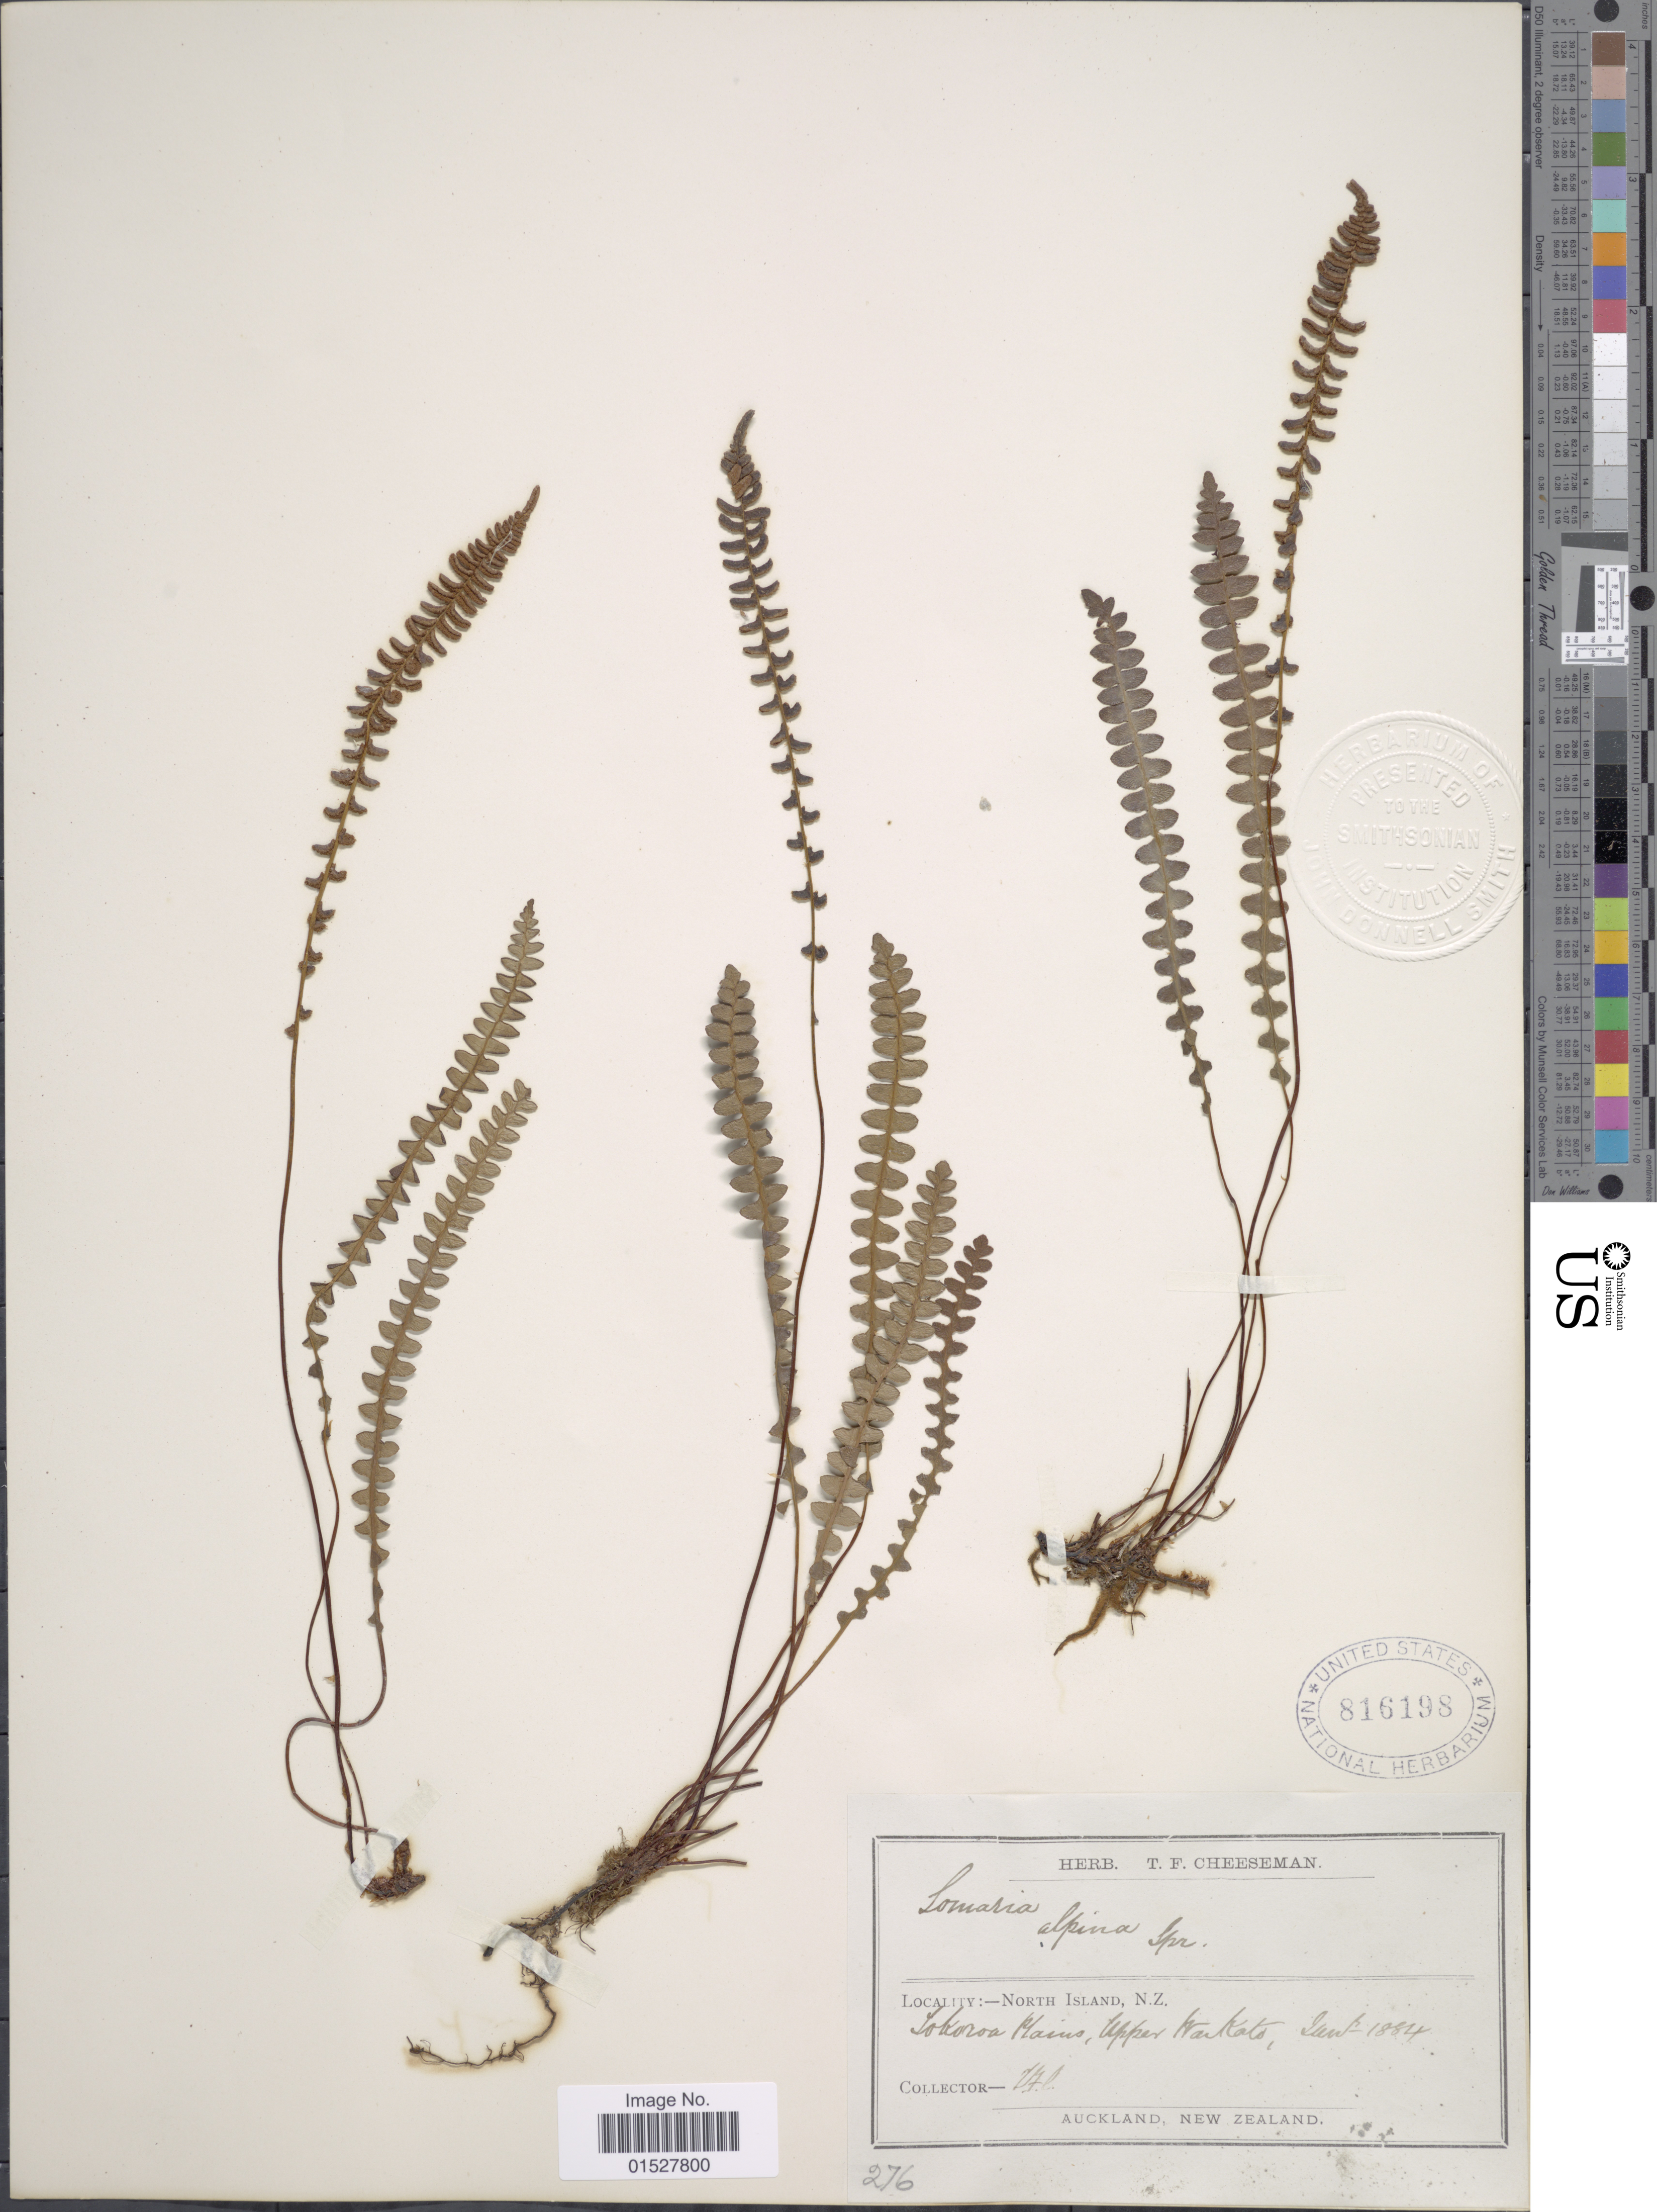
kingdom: Plantae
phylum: Tracheophyta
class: Polypodiopsida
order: Polypodiales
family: Blechnaceae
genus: Blechnum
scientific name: Blechnum alpinum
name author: (R. Br.) Mett.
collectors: T. F. Cheeseman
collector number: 276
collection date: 1884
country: New Zealand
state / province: Waikato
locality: North Island, Tokoroa Plains, Upper Waikato.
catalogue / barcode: US 816198